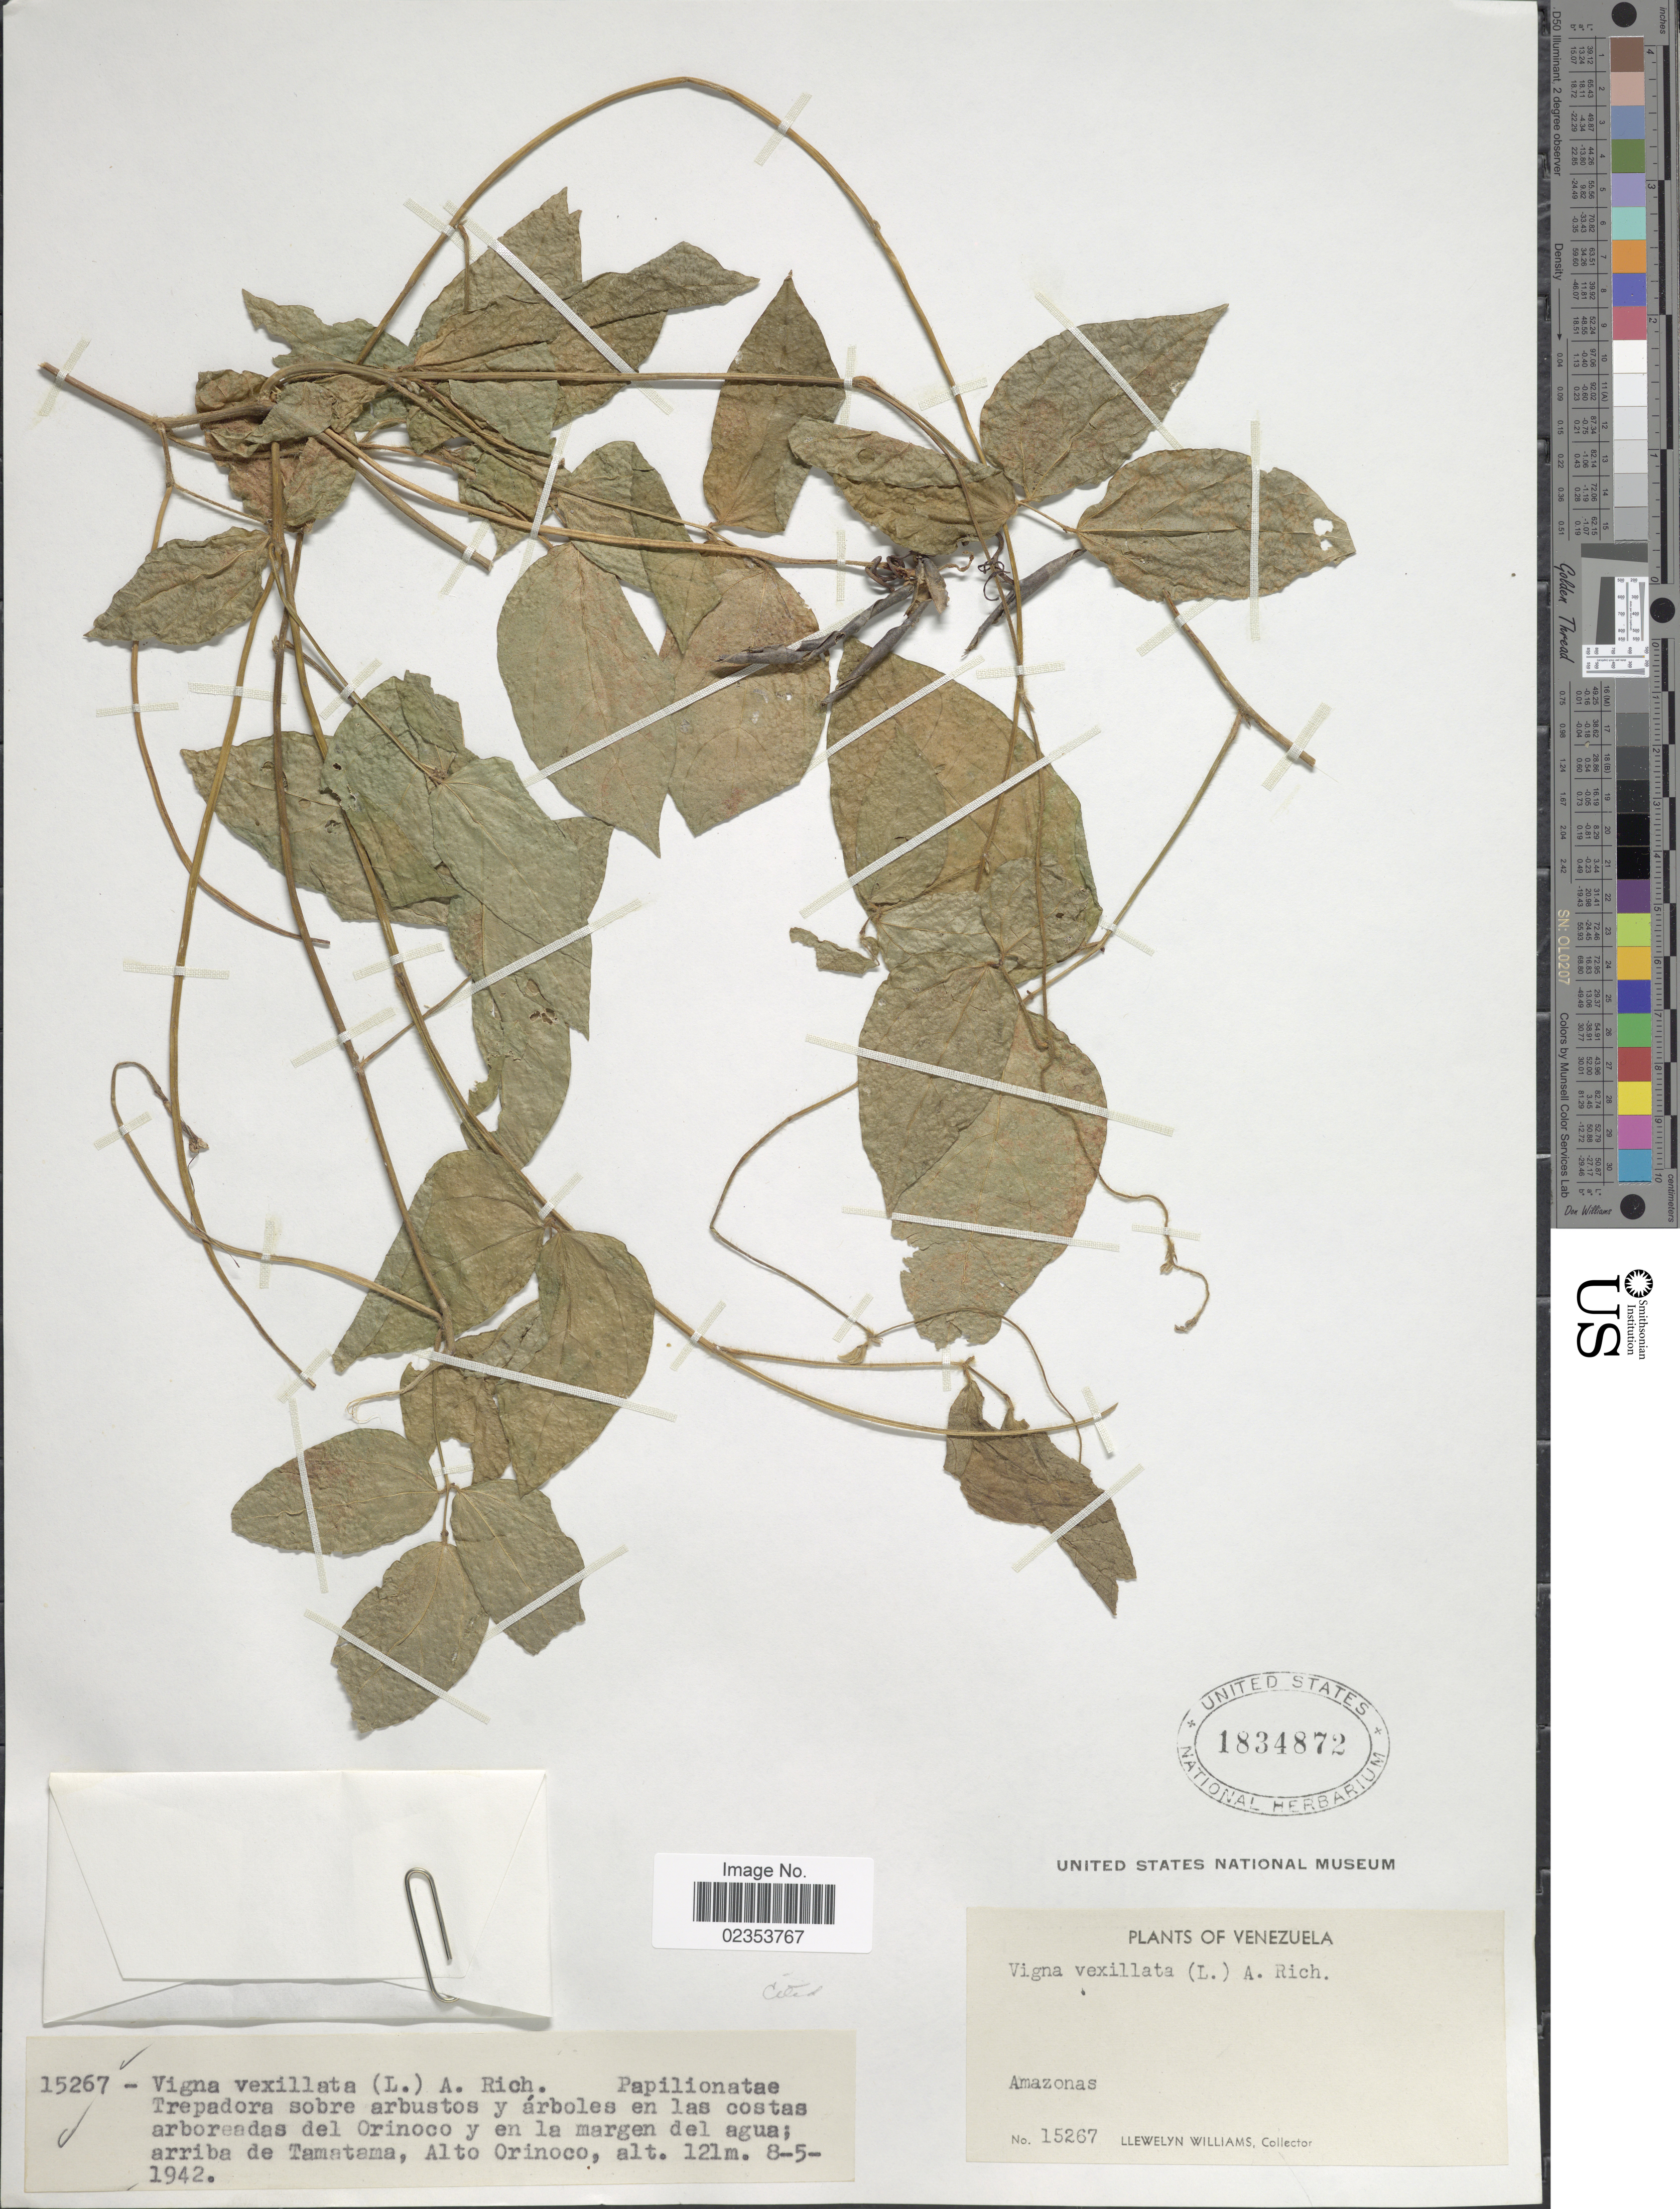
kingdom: Plantae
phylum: Tracheophyta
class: Magnoliopsida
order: Fabales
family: Fabaceae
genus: Vigna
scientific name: Vigna vexillata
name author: (L.) A. Rich.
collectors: Ll. Williams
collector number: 15267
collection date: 1942-05-08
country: Venezuela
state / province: Amazonas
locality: En las costas arboreadas del Orinoco y en la margen del agua arriba de Tamatama, Alto Orinoco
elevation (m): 121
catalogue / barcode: US 1834872